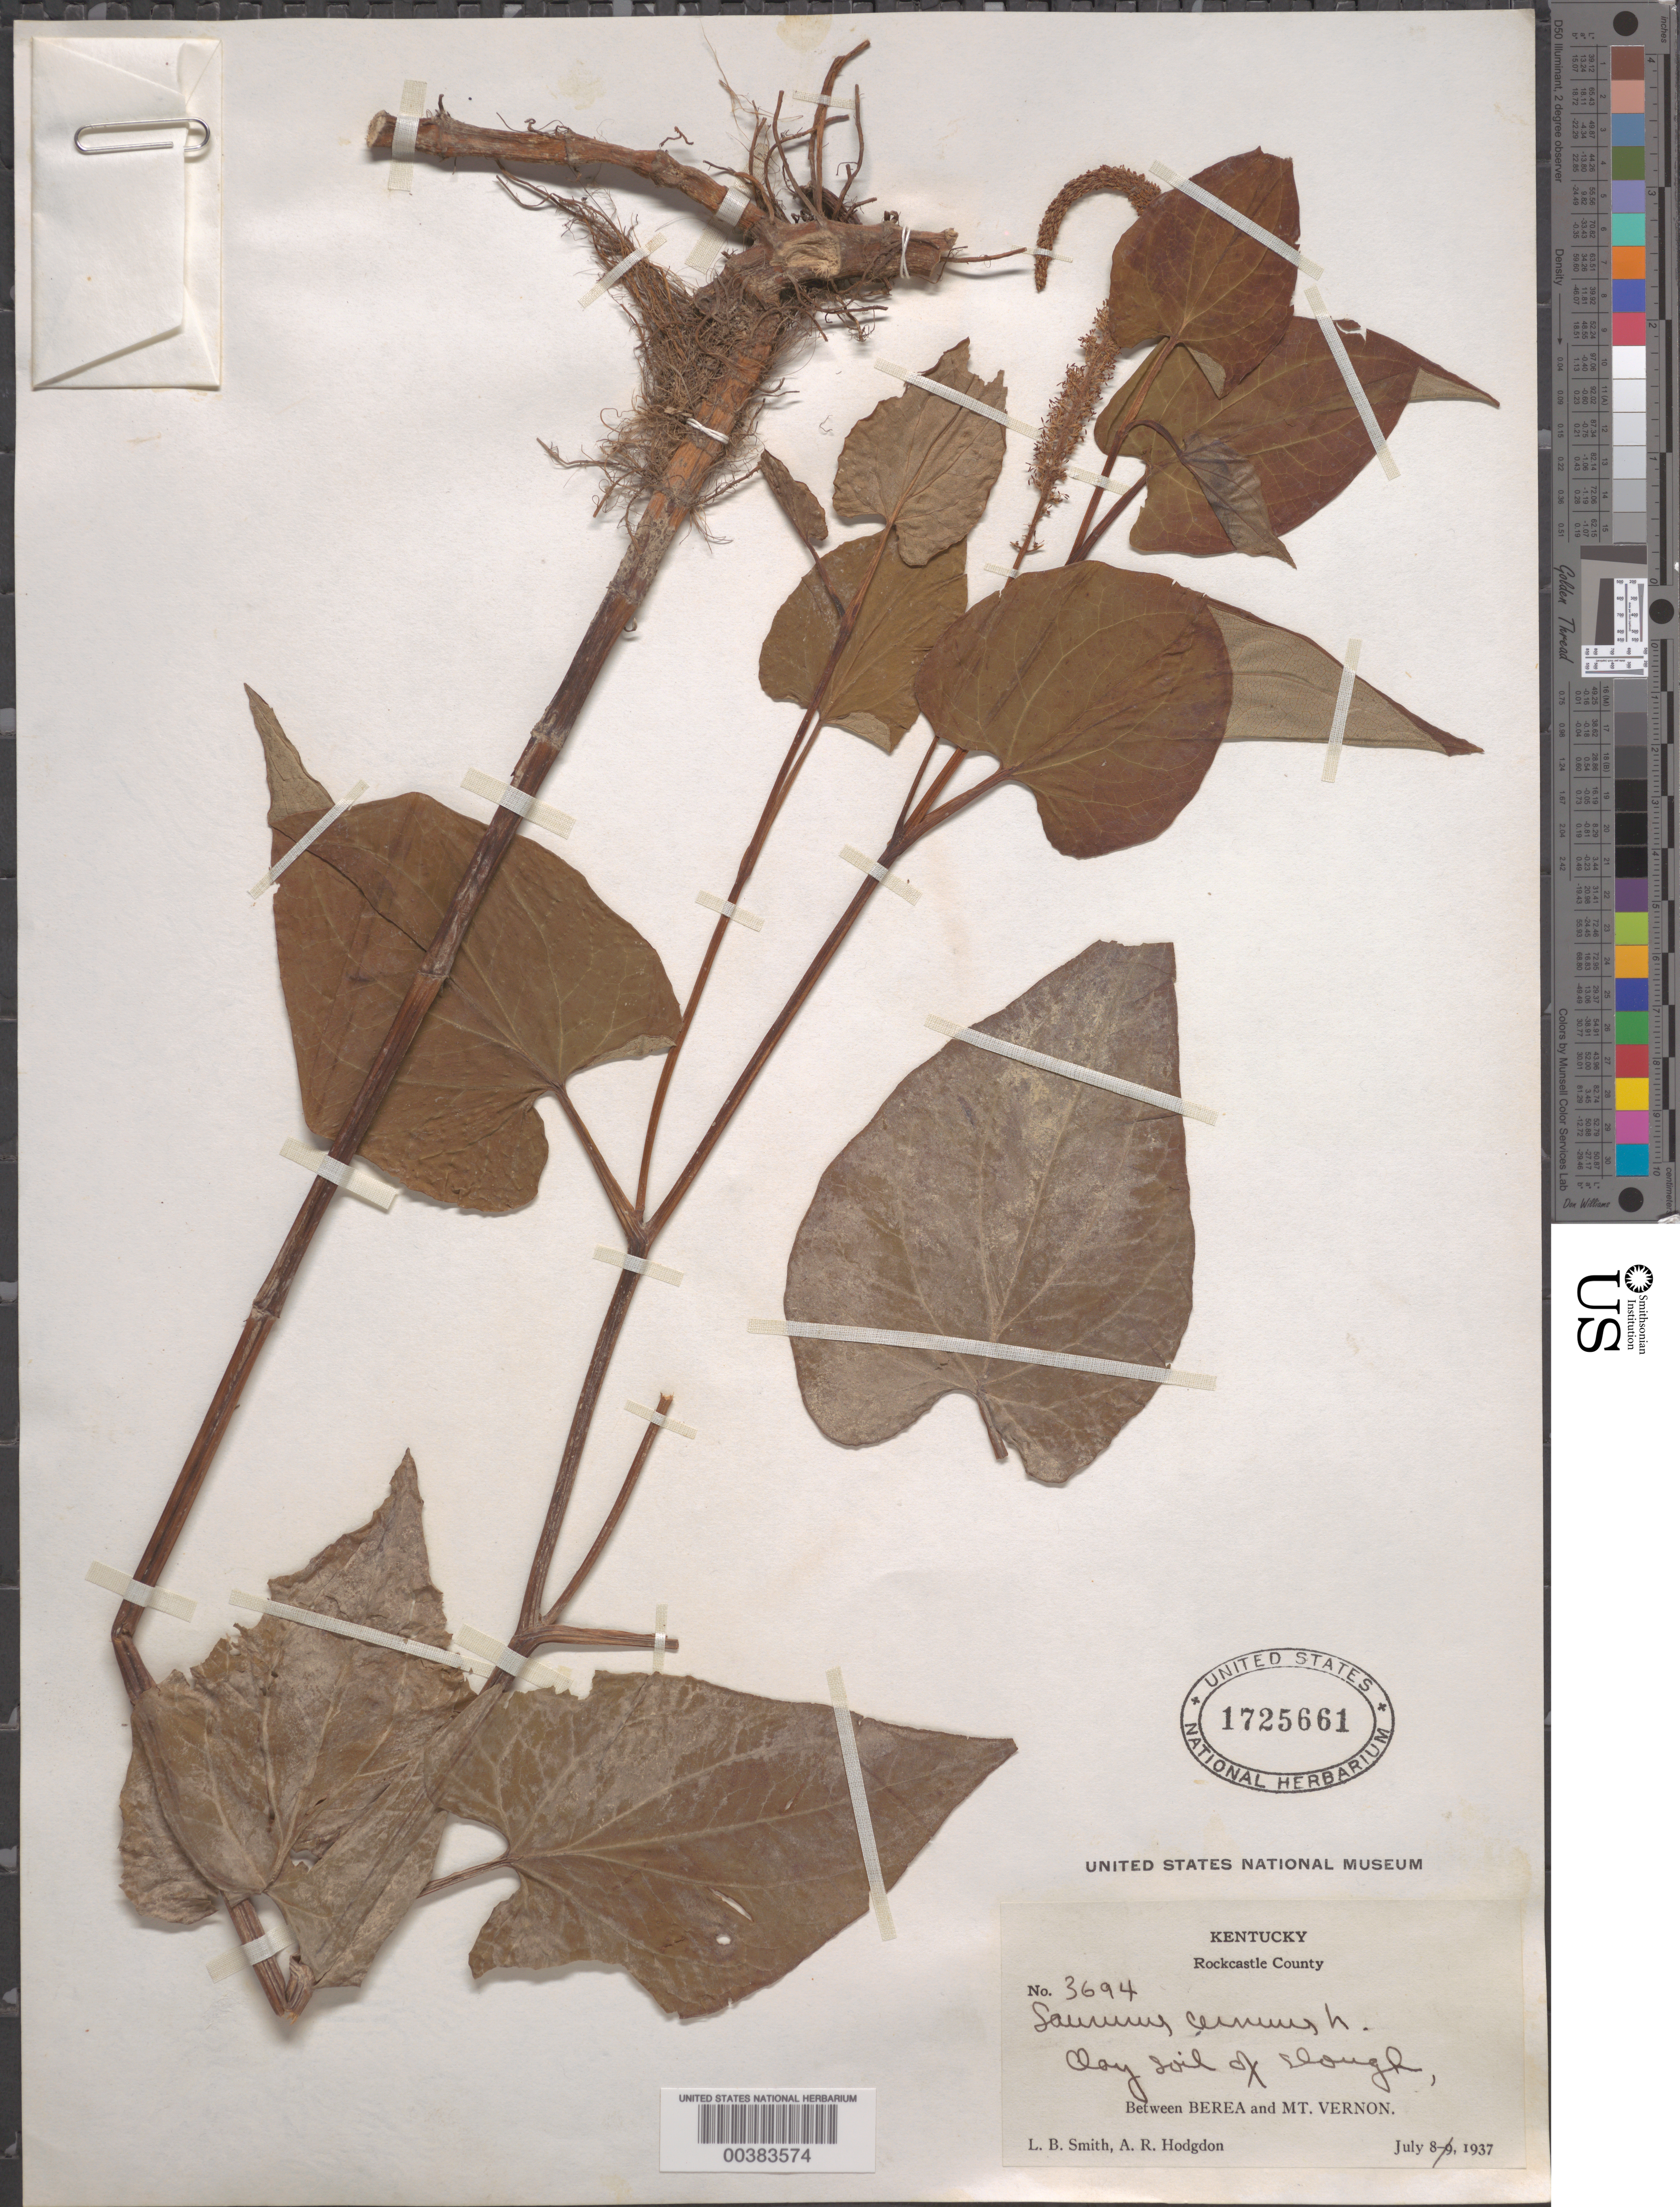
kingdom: Plantae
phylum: Tracheophyta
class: Magnoliopsida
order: Piperales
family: Saururaceae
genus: Saururus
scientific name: Saururus cernuus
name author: L.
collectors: L. Smith & A. R. Hodgdon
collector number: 3694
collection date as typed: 08 Jul 1937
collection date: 1937-07-08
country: United States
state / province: Kentucky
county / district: Rockcastle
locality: Between berea and mt. vernon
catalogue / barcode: US 1725661